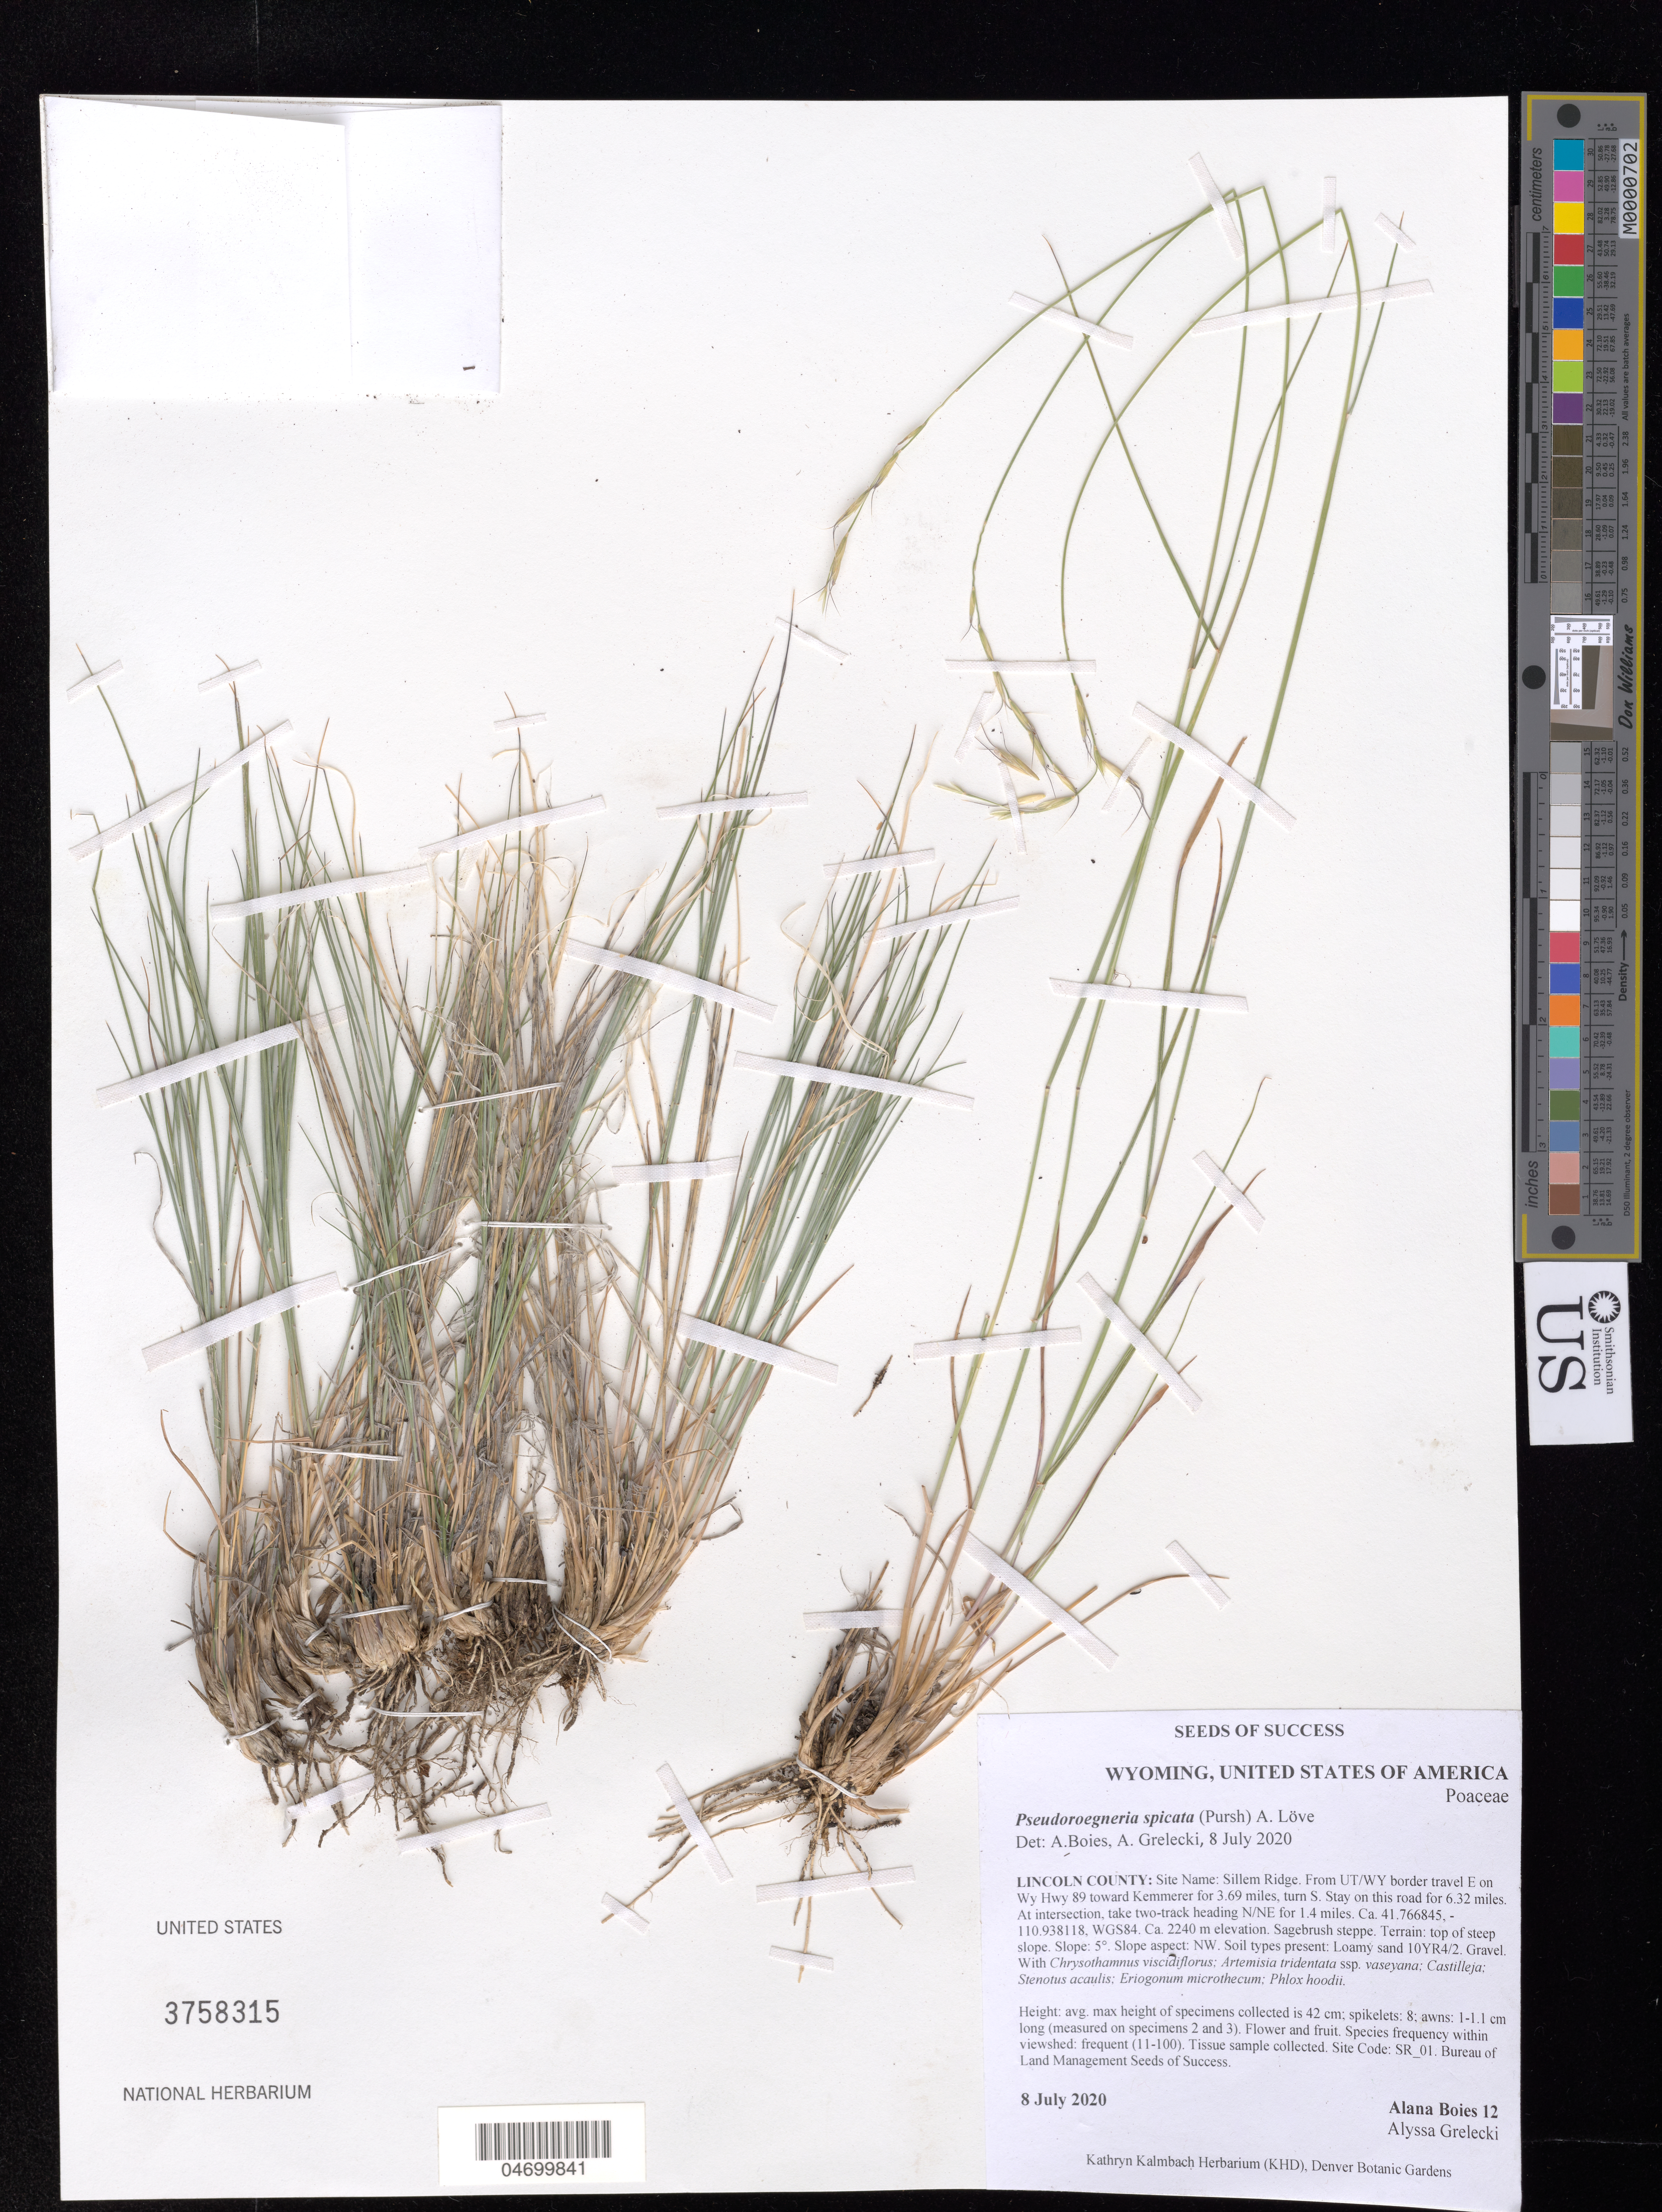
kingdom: Plantae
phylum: Tracheophyta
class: Liliopsida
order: Poales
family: Poaceae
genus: Pseudoroegneria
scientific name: Pseudoroegneria spicata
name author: (Pursh) Á. Löve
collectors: A. Boies & A. Grelecki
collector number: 12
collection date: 2020-07-08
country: United States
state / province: Wyoming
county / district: Lincoln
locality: Sillem Ridge.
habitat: Sagebrush steppe. Loamy sand soil. With Artemisia tridentata, Castilleja, Phlox hoodii, etc.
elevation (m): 2240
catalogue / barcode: US 3758315